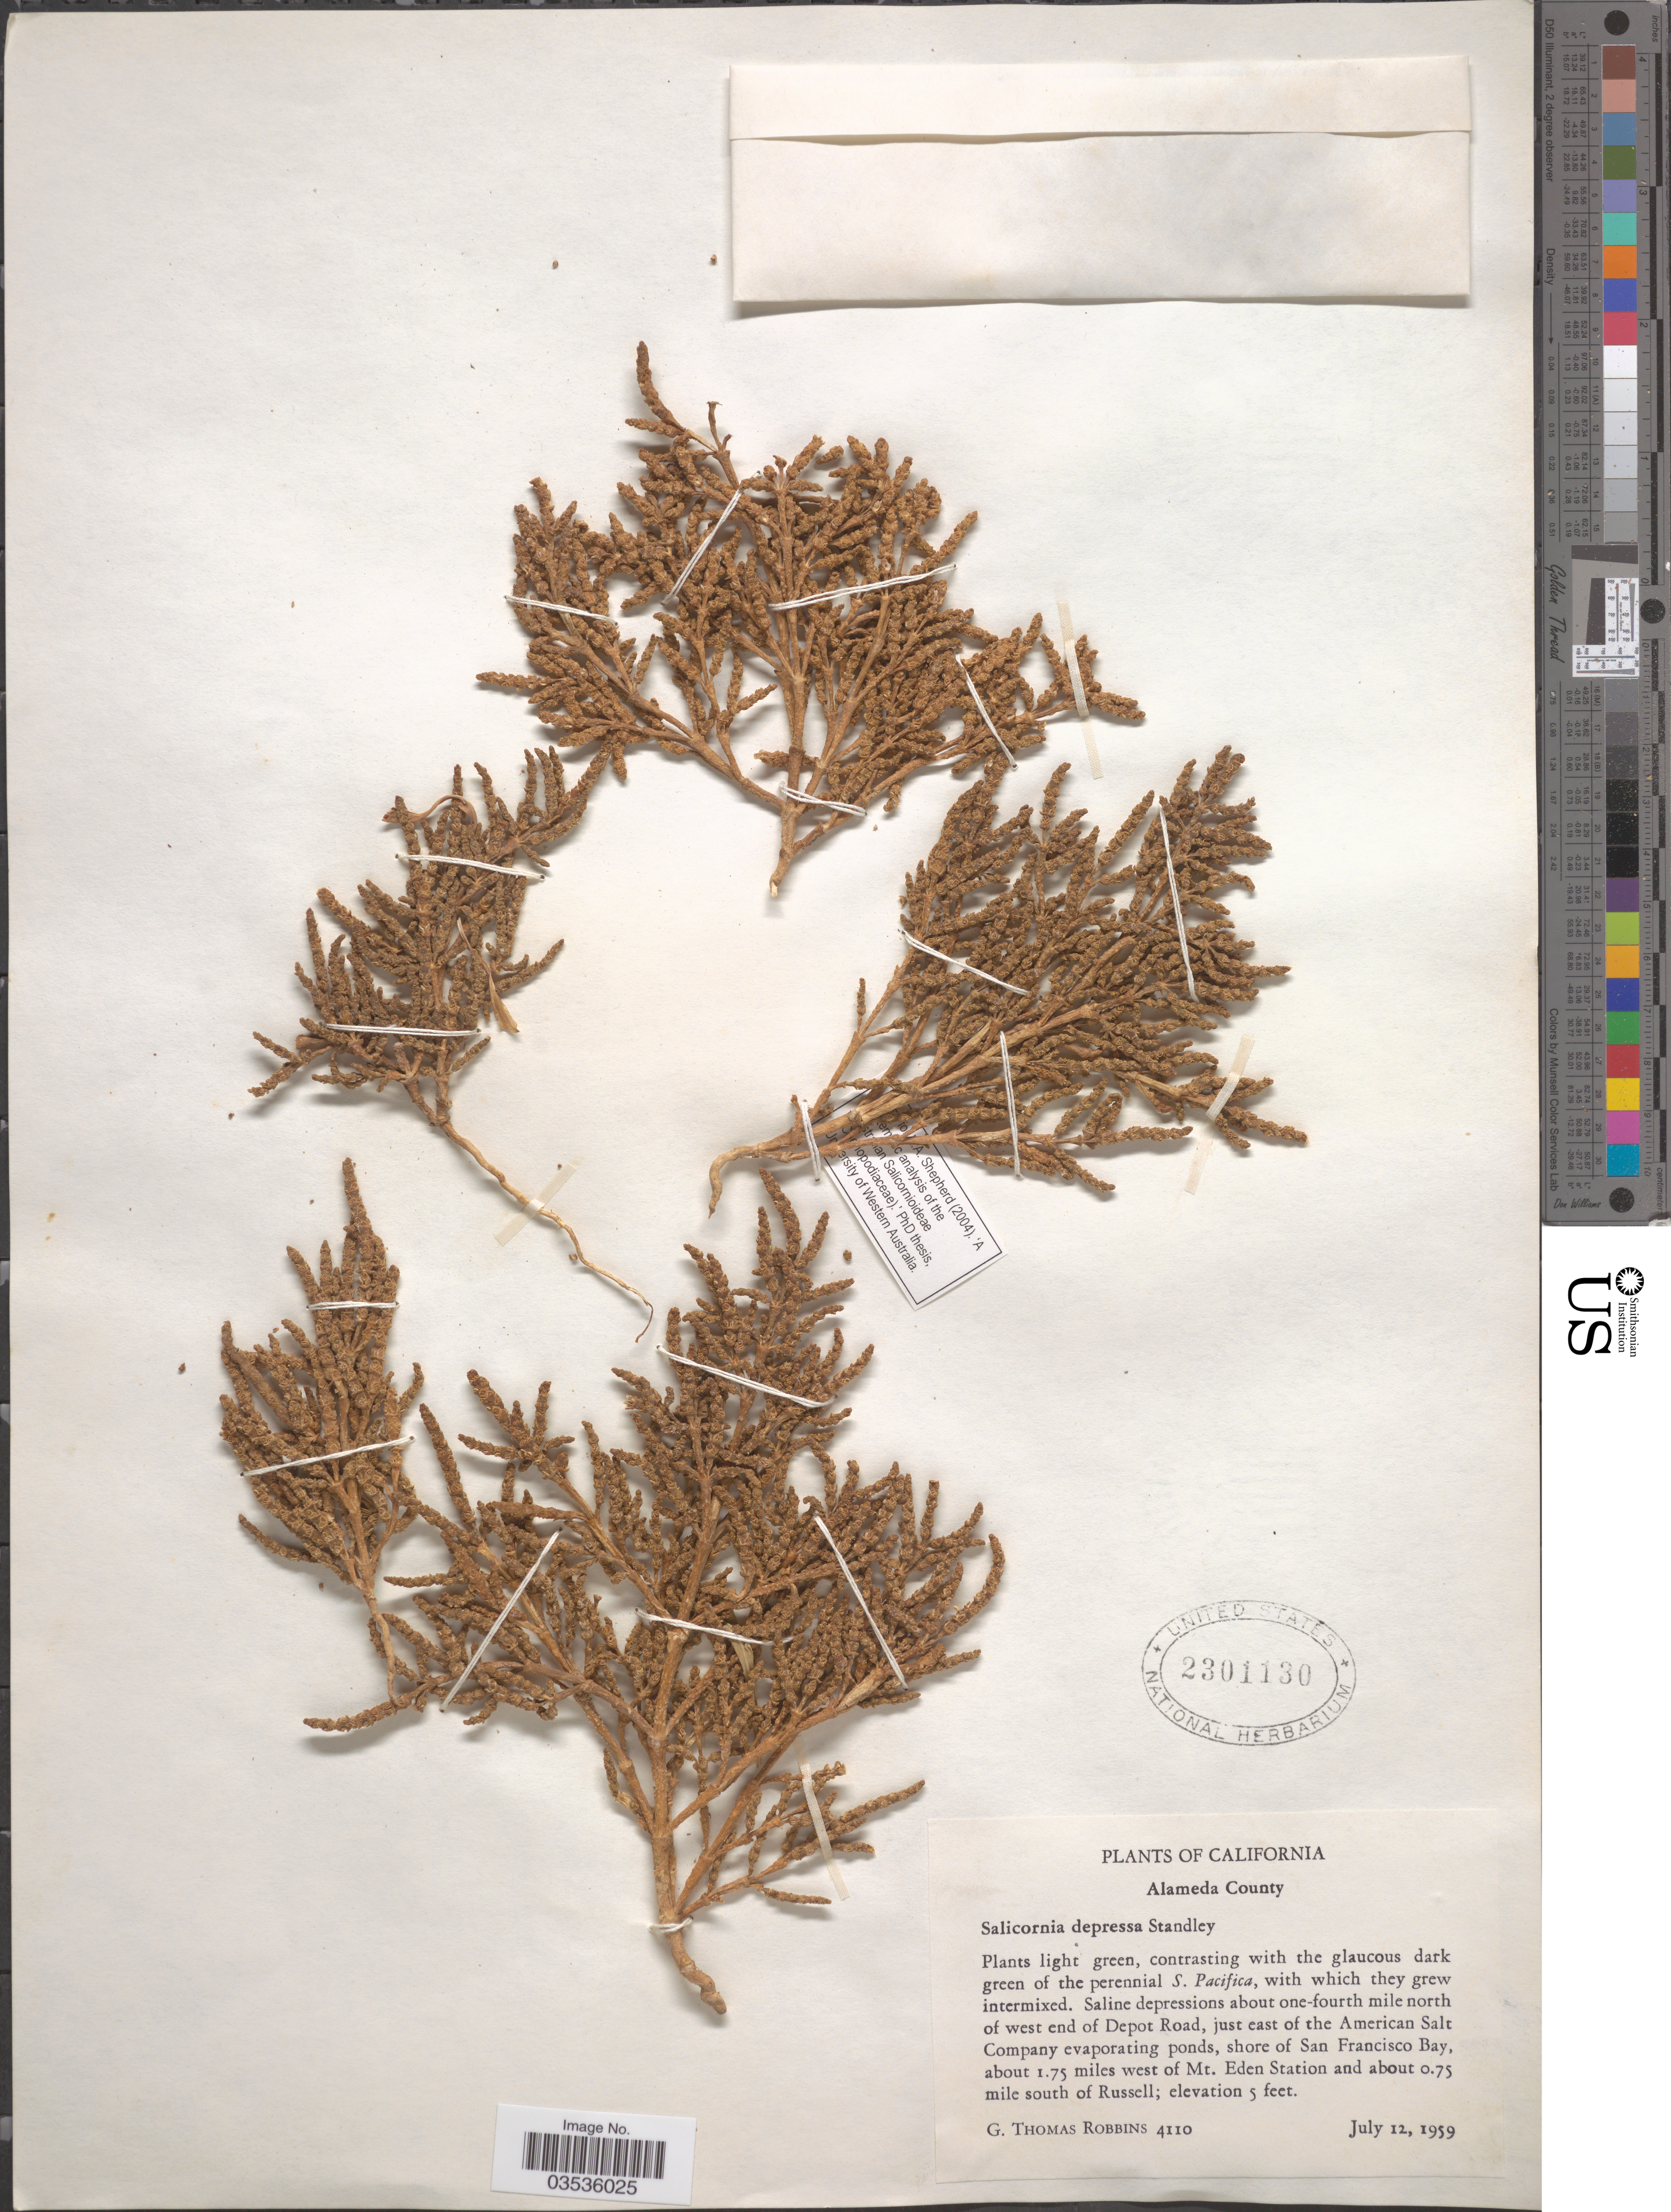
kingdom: Plantae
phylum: Tracheophyta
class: Magnoliopsida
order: Caryophyllales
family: Amaranthaceae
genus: Salicornia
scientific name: Salicornia depressa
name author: Standl.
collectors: G. T. Robbins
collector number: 4110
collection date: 1959-07-12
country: United States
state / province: California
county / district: Alameda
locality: Alameda County. Saline depressions about one-fourth mile north of west end of Depot Road, just east of the American Salt Company evaporating ponds, shore of San Francisco Bay, about 1.75 miles west of Mt. Eden Station and about 0.75 mile south of Russell.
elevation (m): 2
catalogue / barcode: US 2301130